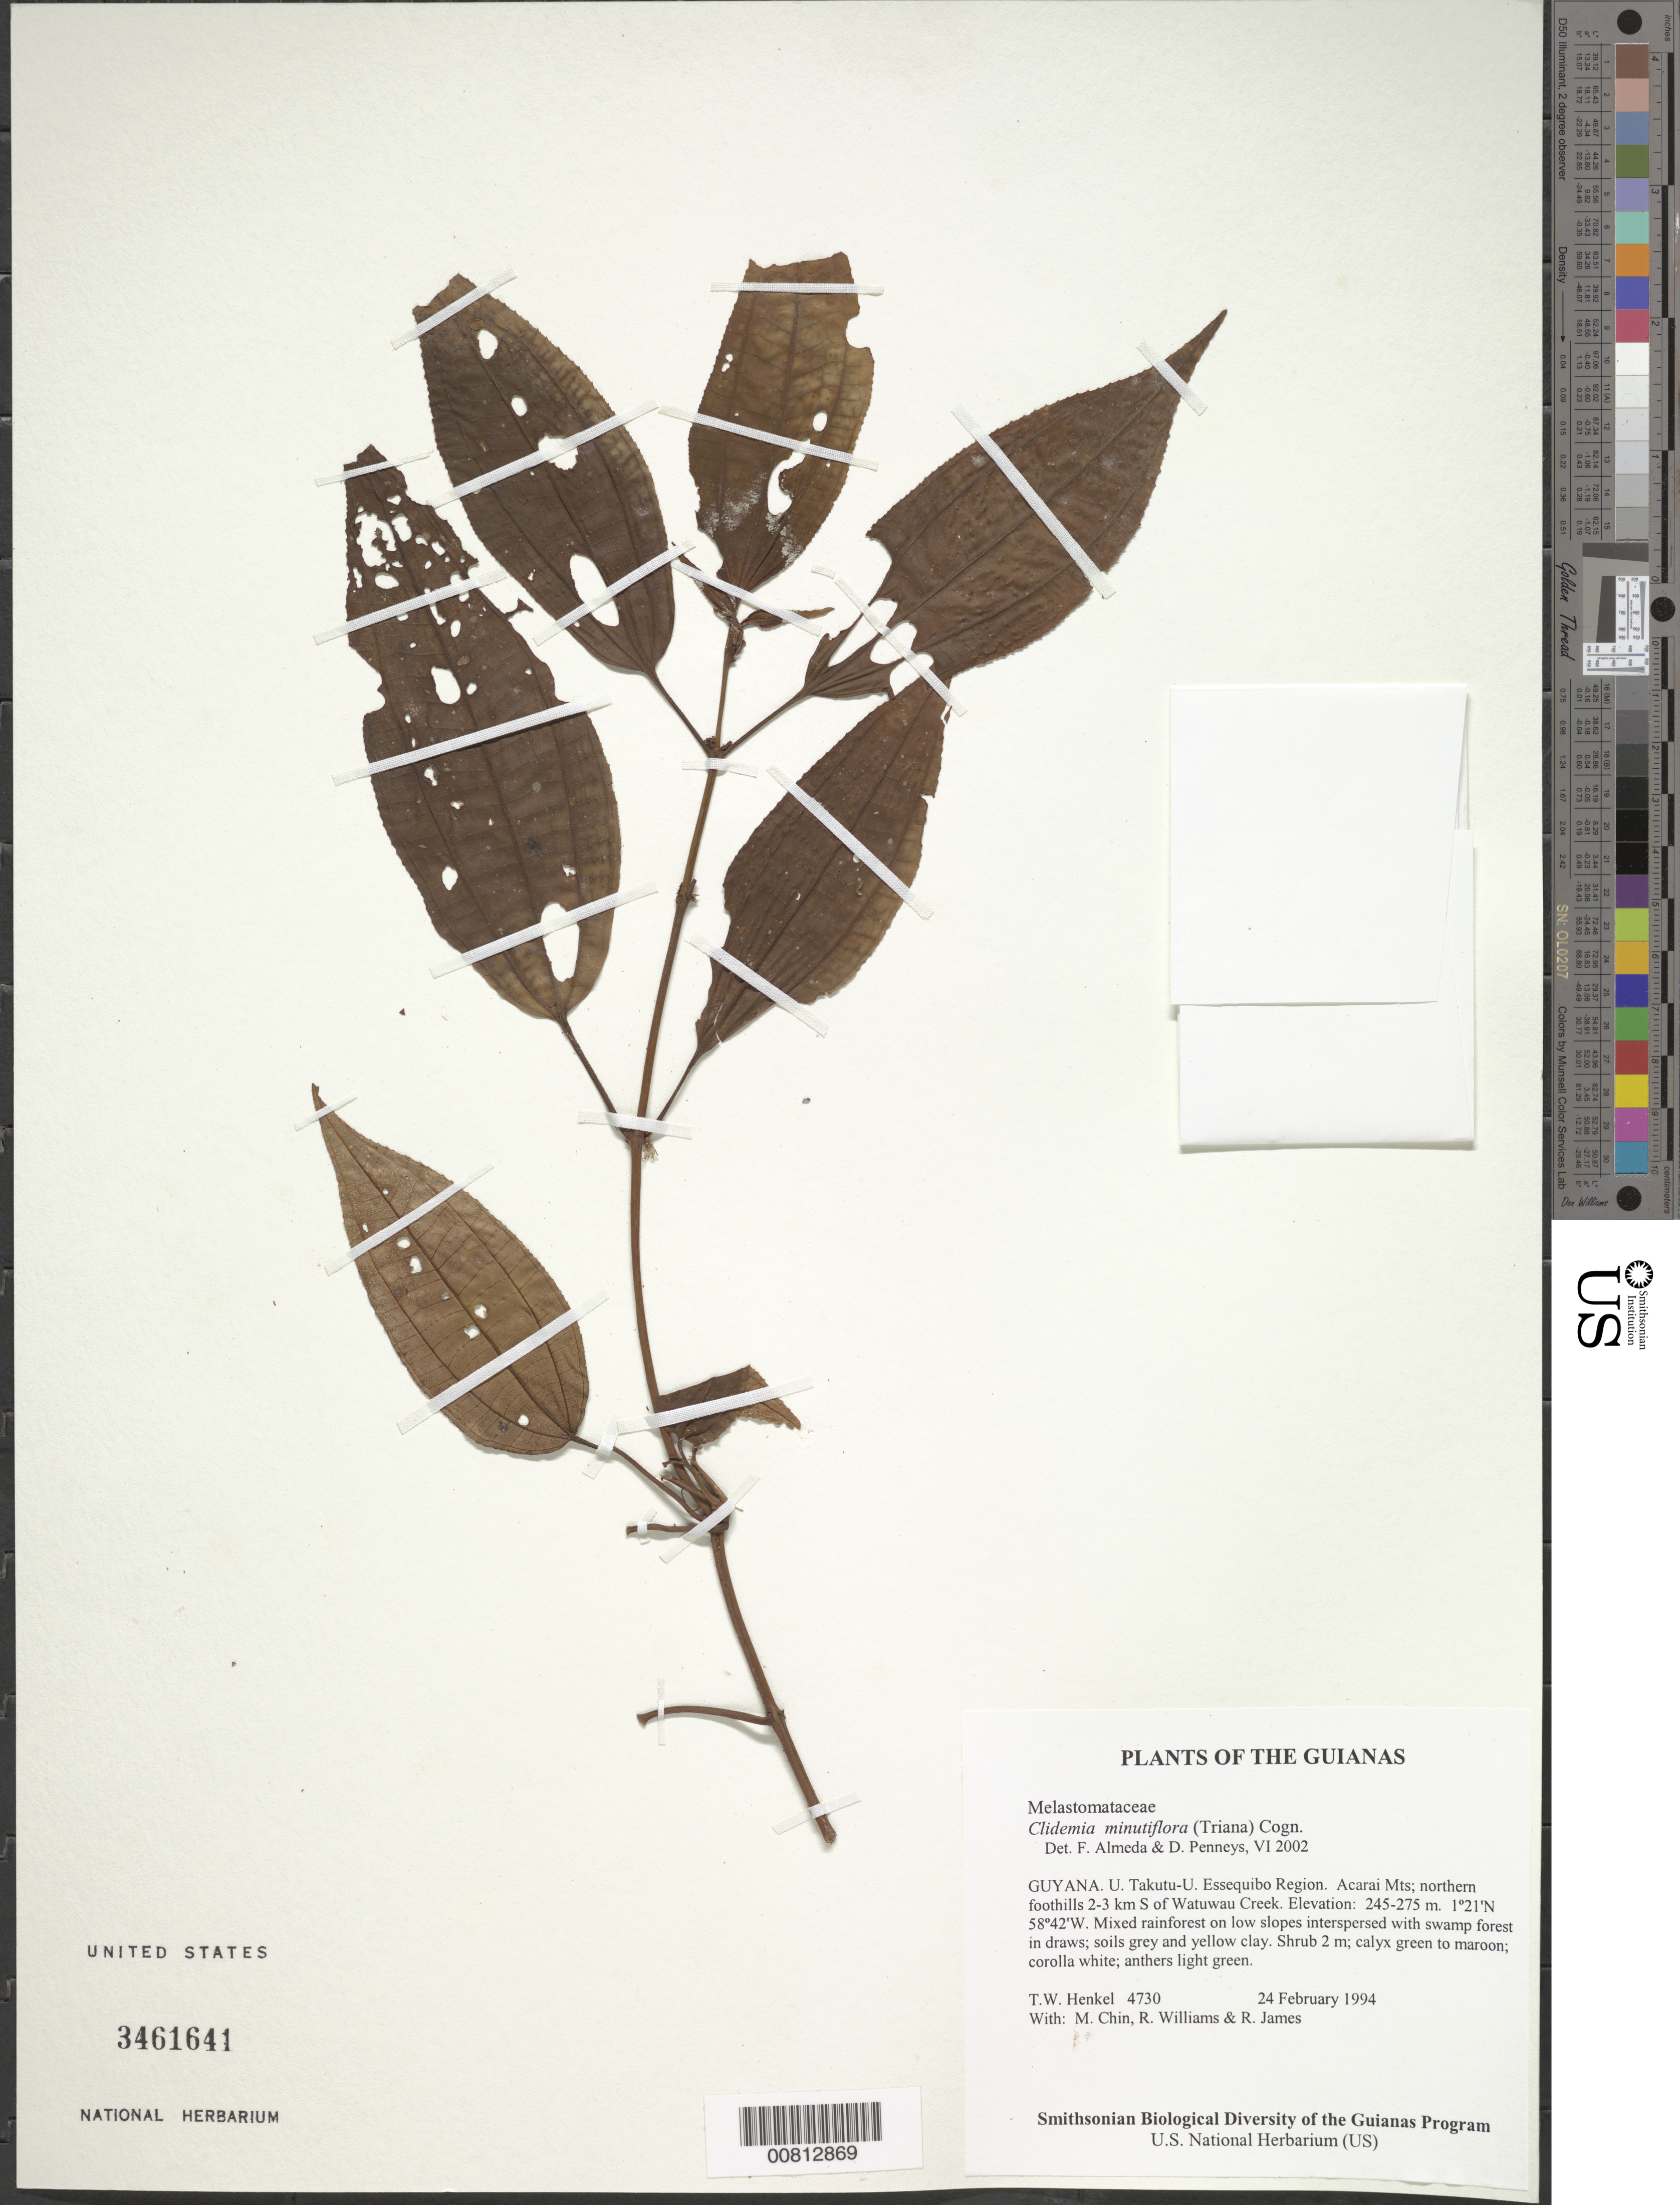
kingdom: Plantae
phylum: Tracheophyta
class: Magnoliopsida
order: Myrtales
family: Melastomataceae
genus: Clidemia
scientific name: Clidemia minutiflora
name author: (Triana) Cogn.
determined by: Almeda, F.; Penneys, D. S.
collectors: T. Henkel, M. Chin, R. Williams & R. James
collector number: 4730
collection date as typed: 24 February 1994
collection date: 1994-02-24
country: Guyana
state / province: U. Takutu-U. Essequibo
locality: Acarai Mts; northern foothills 2-3 km S of Watuwau Creek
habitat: Mixed rainforest on low slopes interspersed with swamp forest in draws; soils grey and yellow clay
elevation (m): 245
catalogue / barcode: US 3461641